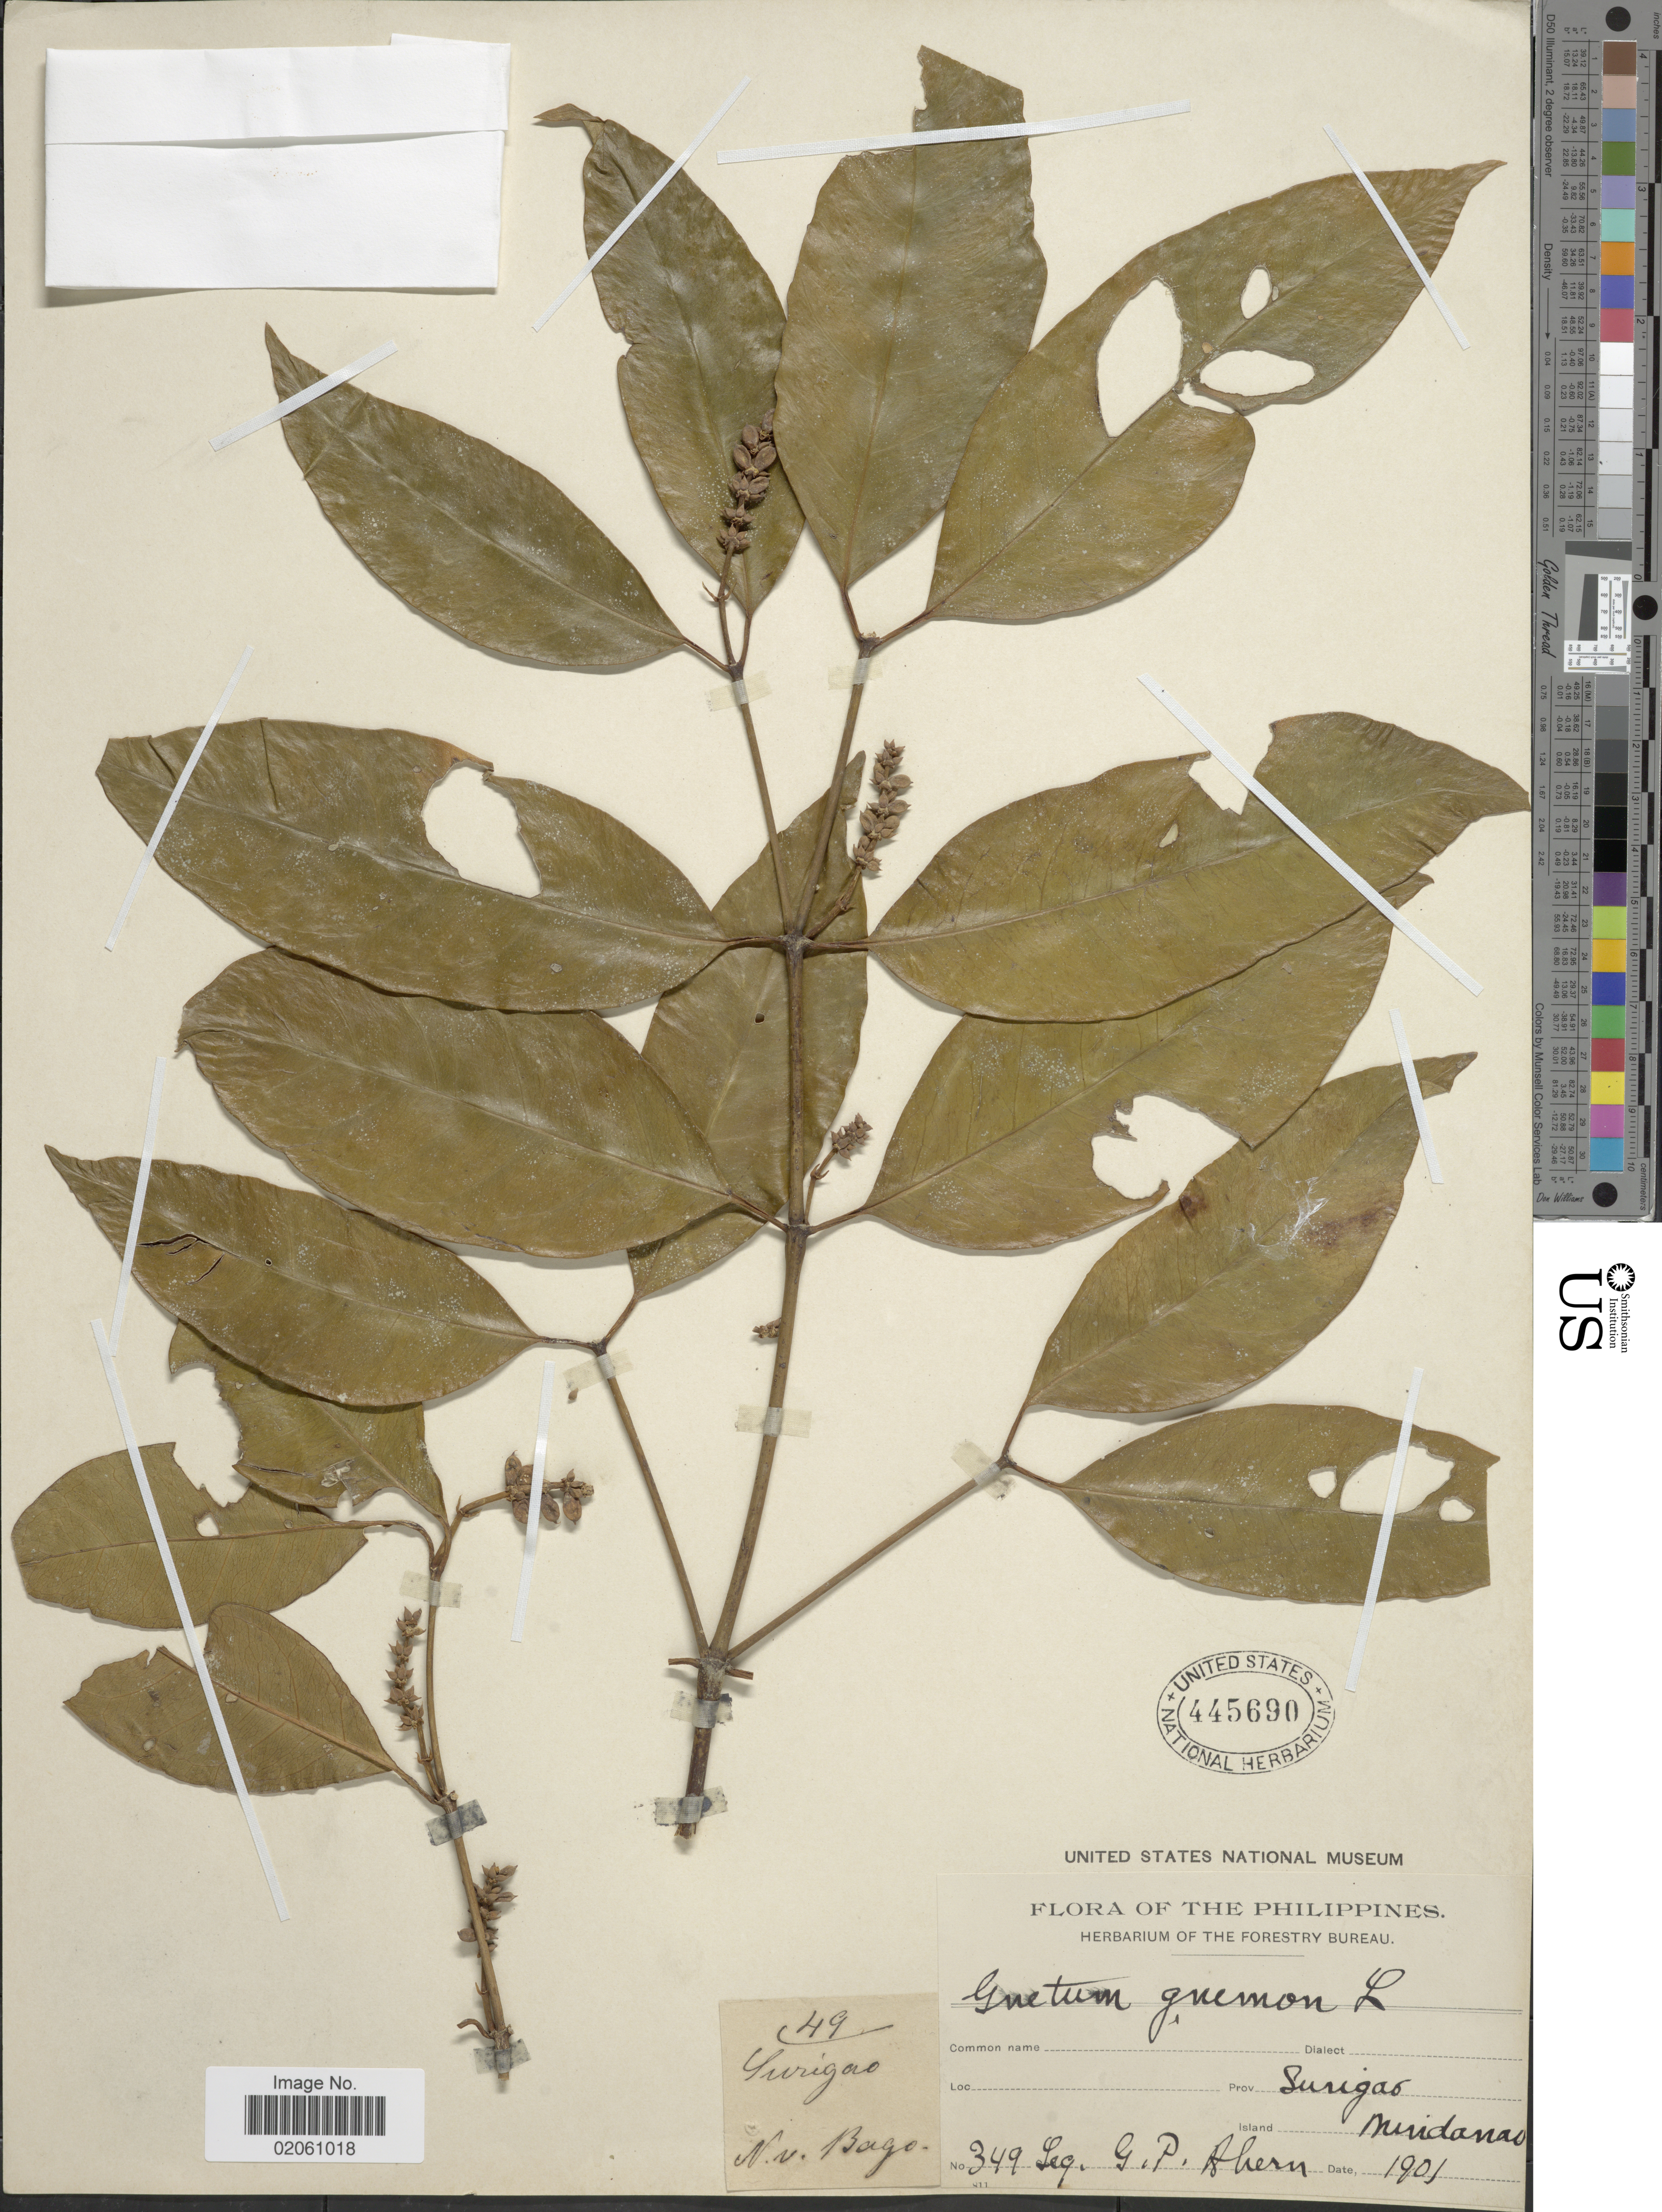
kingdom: Plantae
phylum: Tracheophyta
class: Gnetopsida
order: Gnetales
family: Gnetaceae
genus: Gnetum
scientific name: Gnetum gnemon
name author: L.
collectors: G. Ahern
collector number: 349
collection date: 1901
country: Philippines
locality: Suurigao, Island Mindanao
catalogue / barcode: US 445690